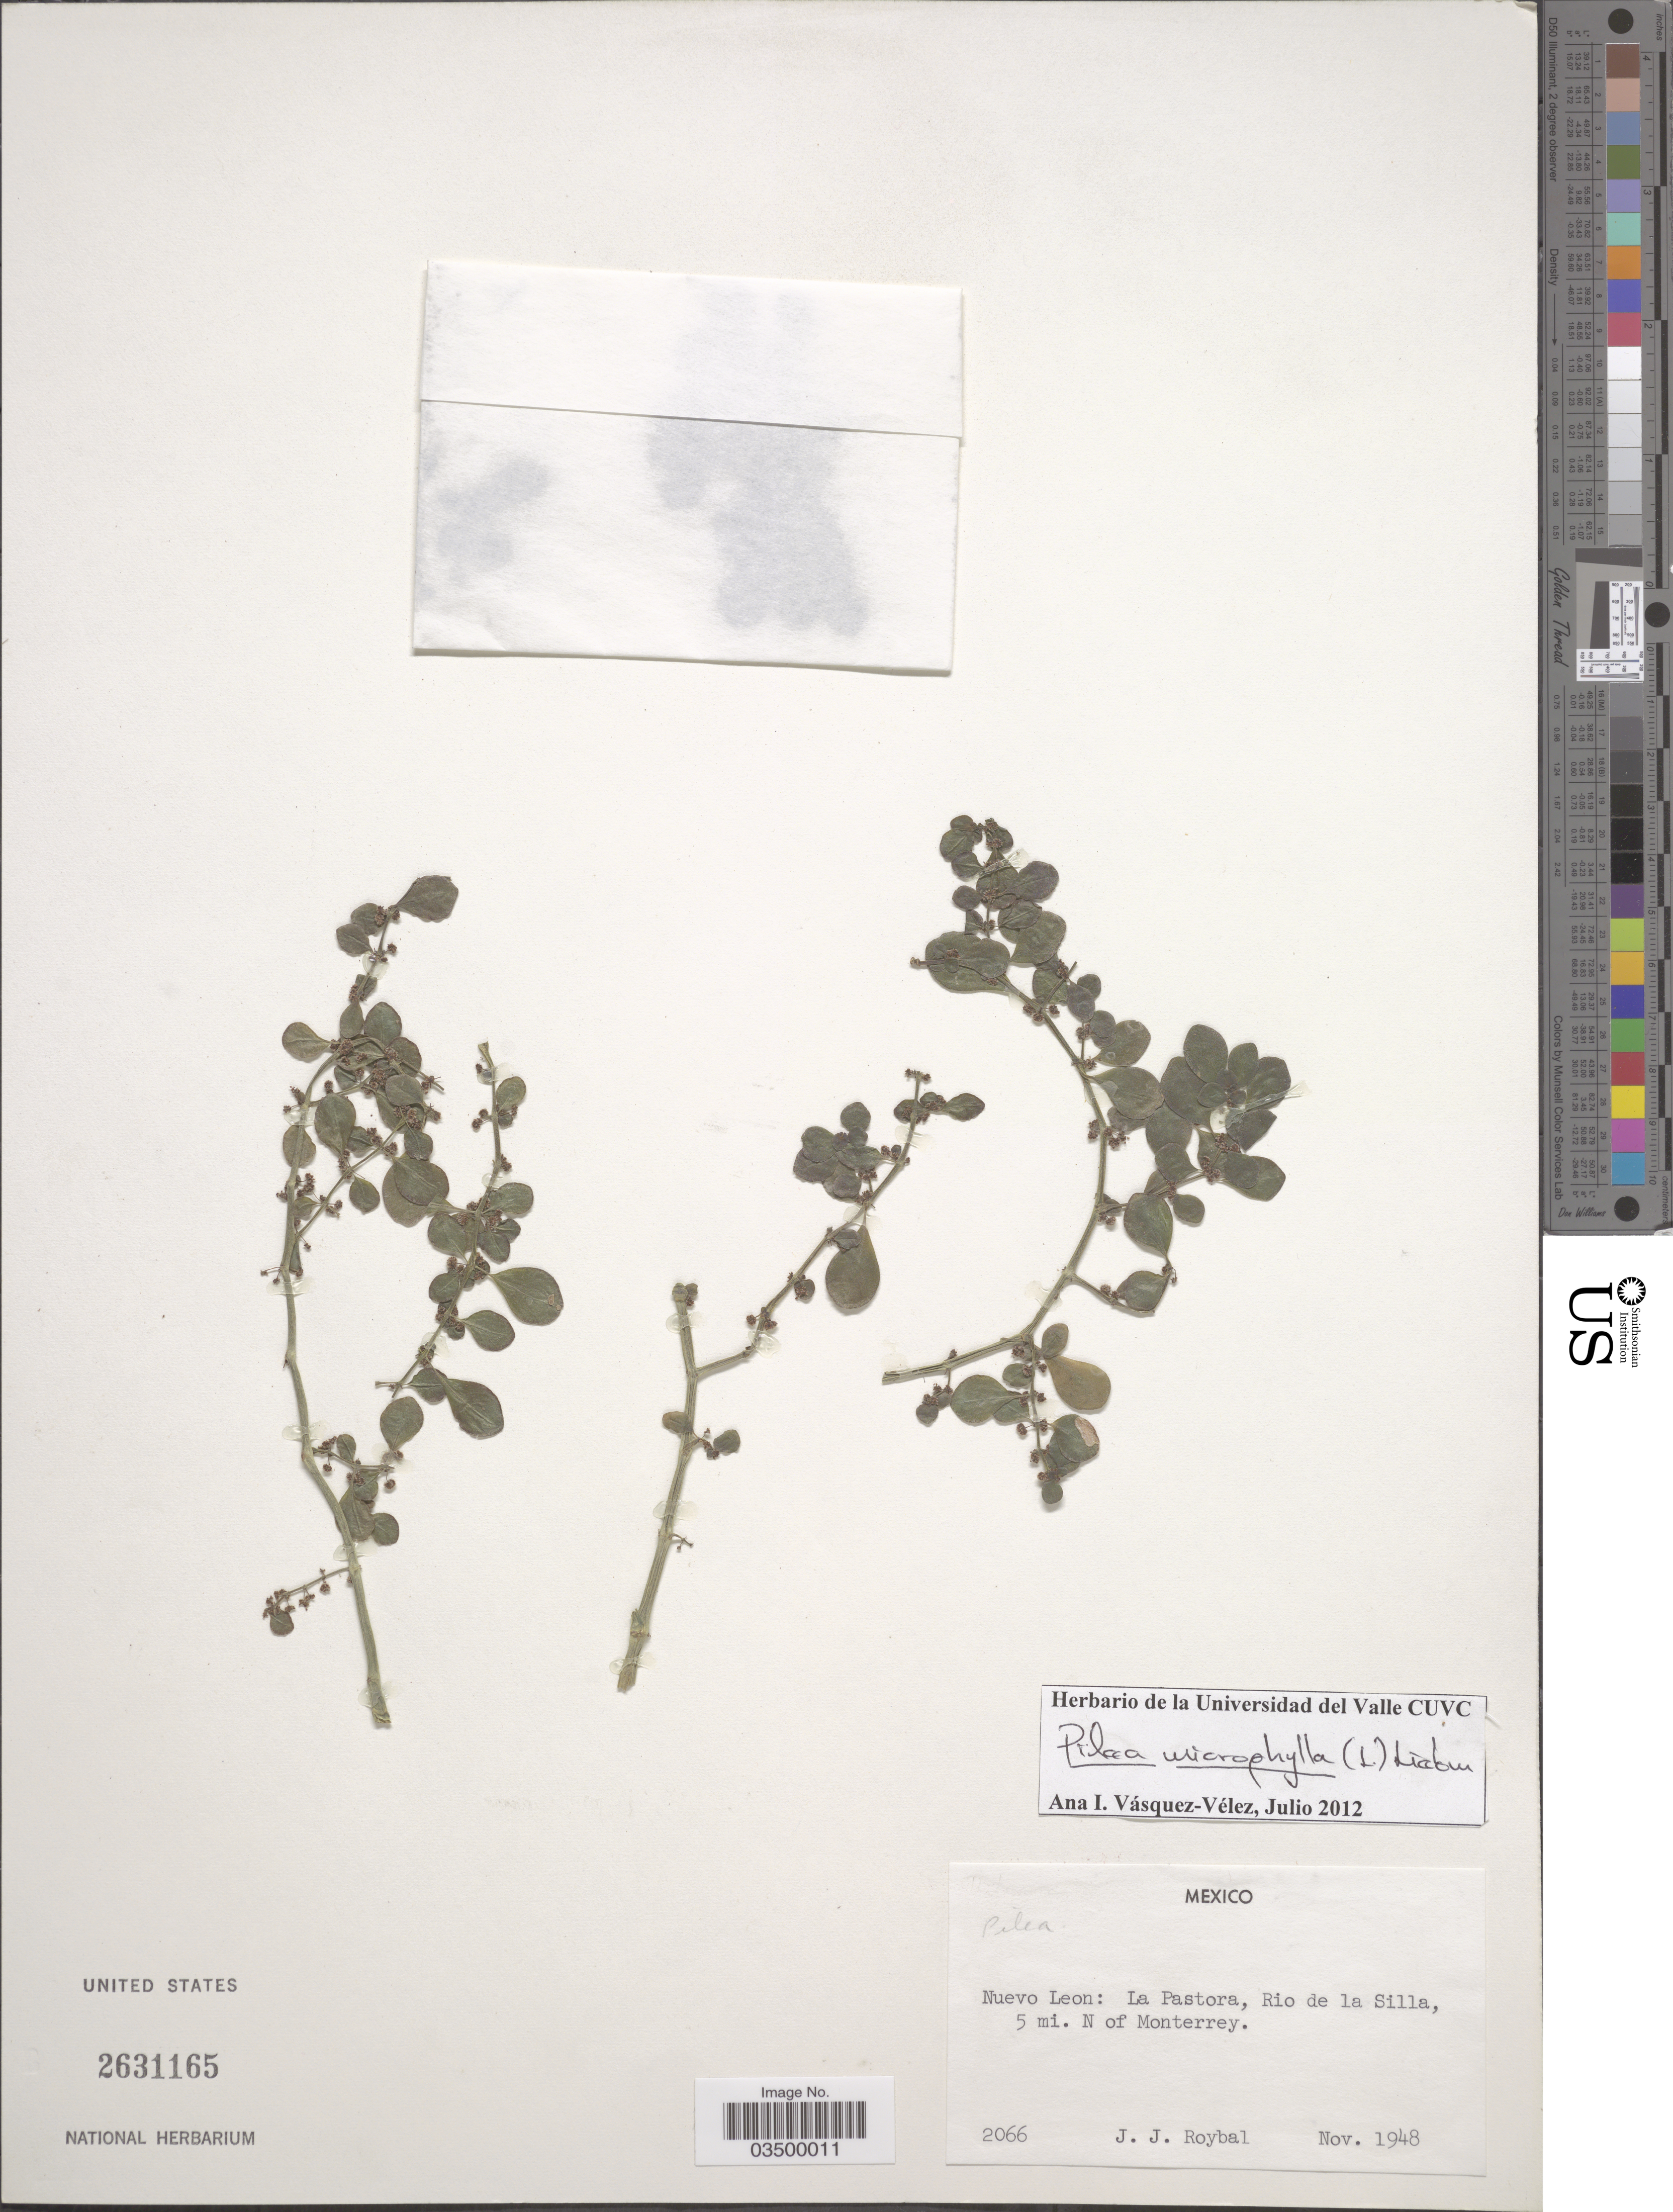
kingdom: Plantae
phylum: Tracheophyta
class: Magnoliopsida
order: Rosales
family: Urticaceae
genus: Pilea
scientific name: Pilea microphylla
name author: (L.) Liebm.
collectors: J. J. Roybal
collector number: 2066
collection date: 1948-11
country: Mexico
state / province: Nuevo León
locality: La Pastora, Rio de la Silla, 5 mi. N of Monterrey.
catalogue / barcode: US 2631165